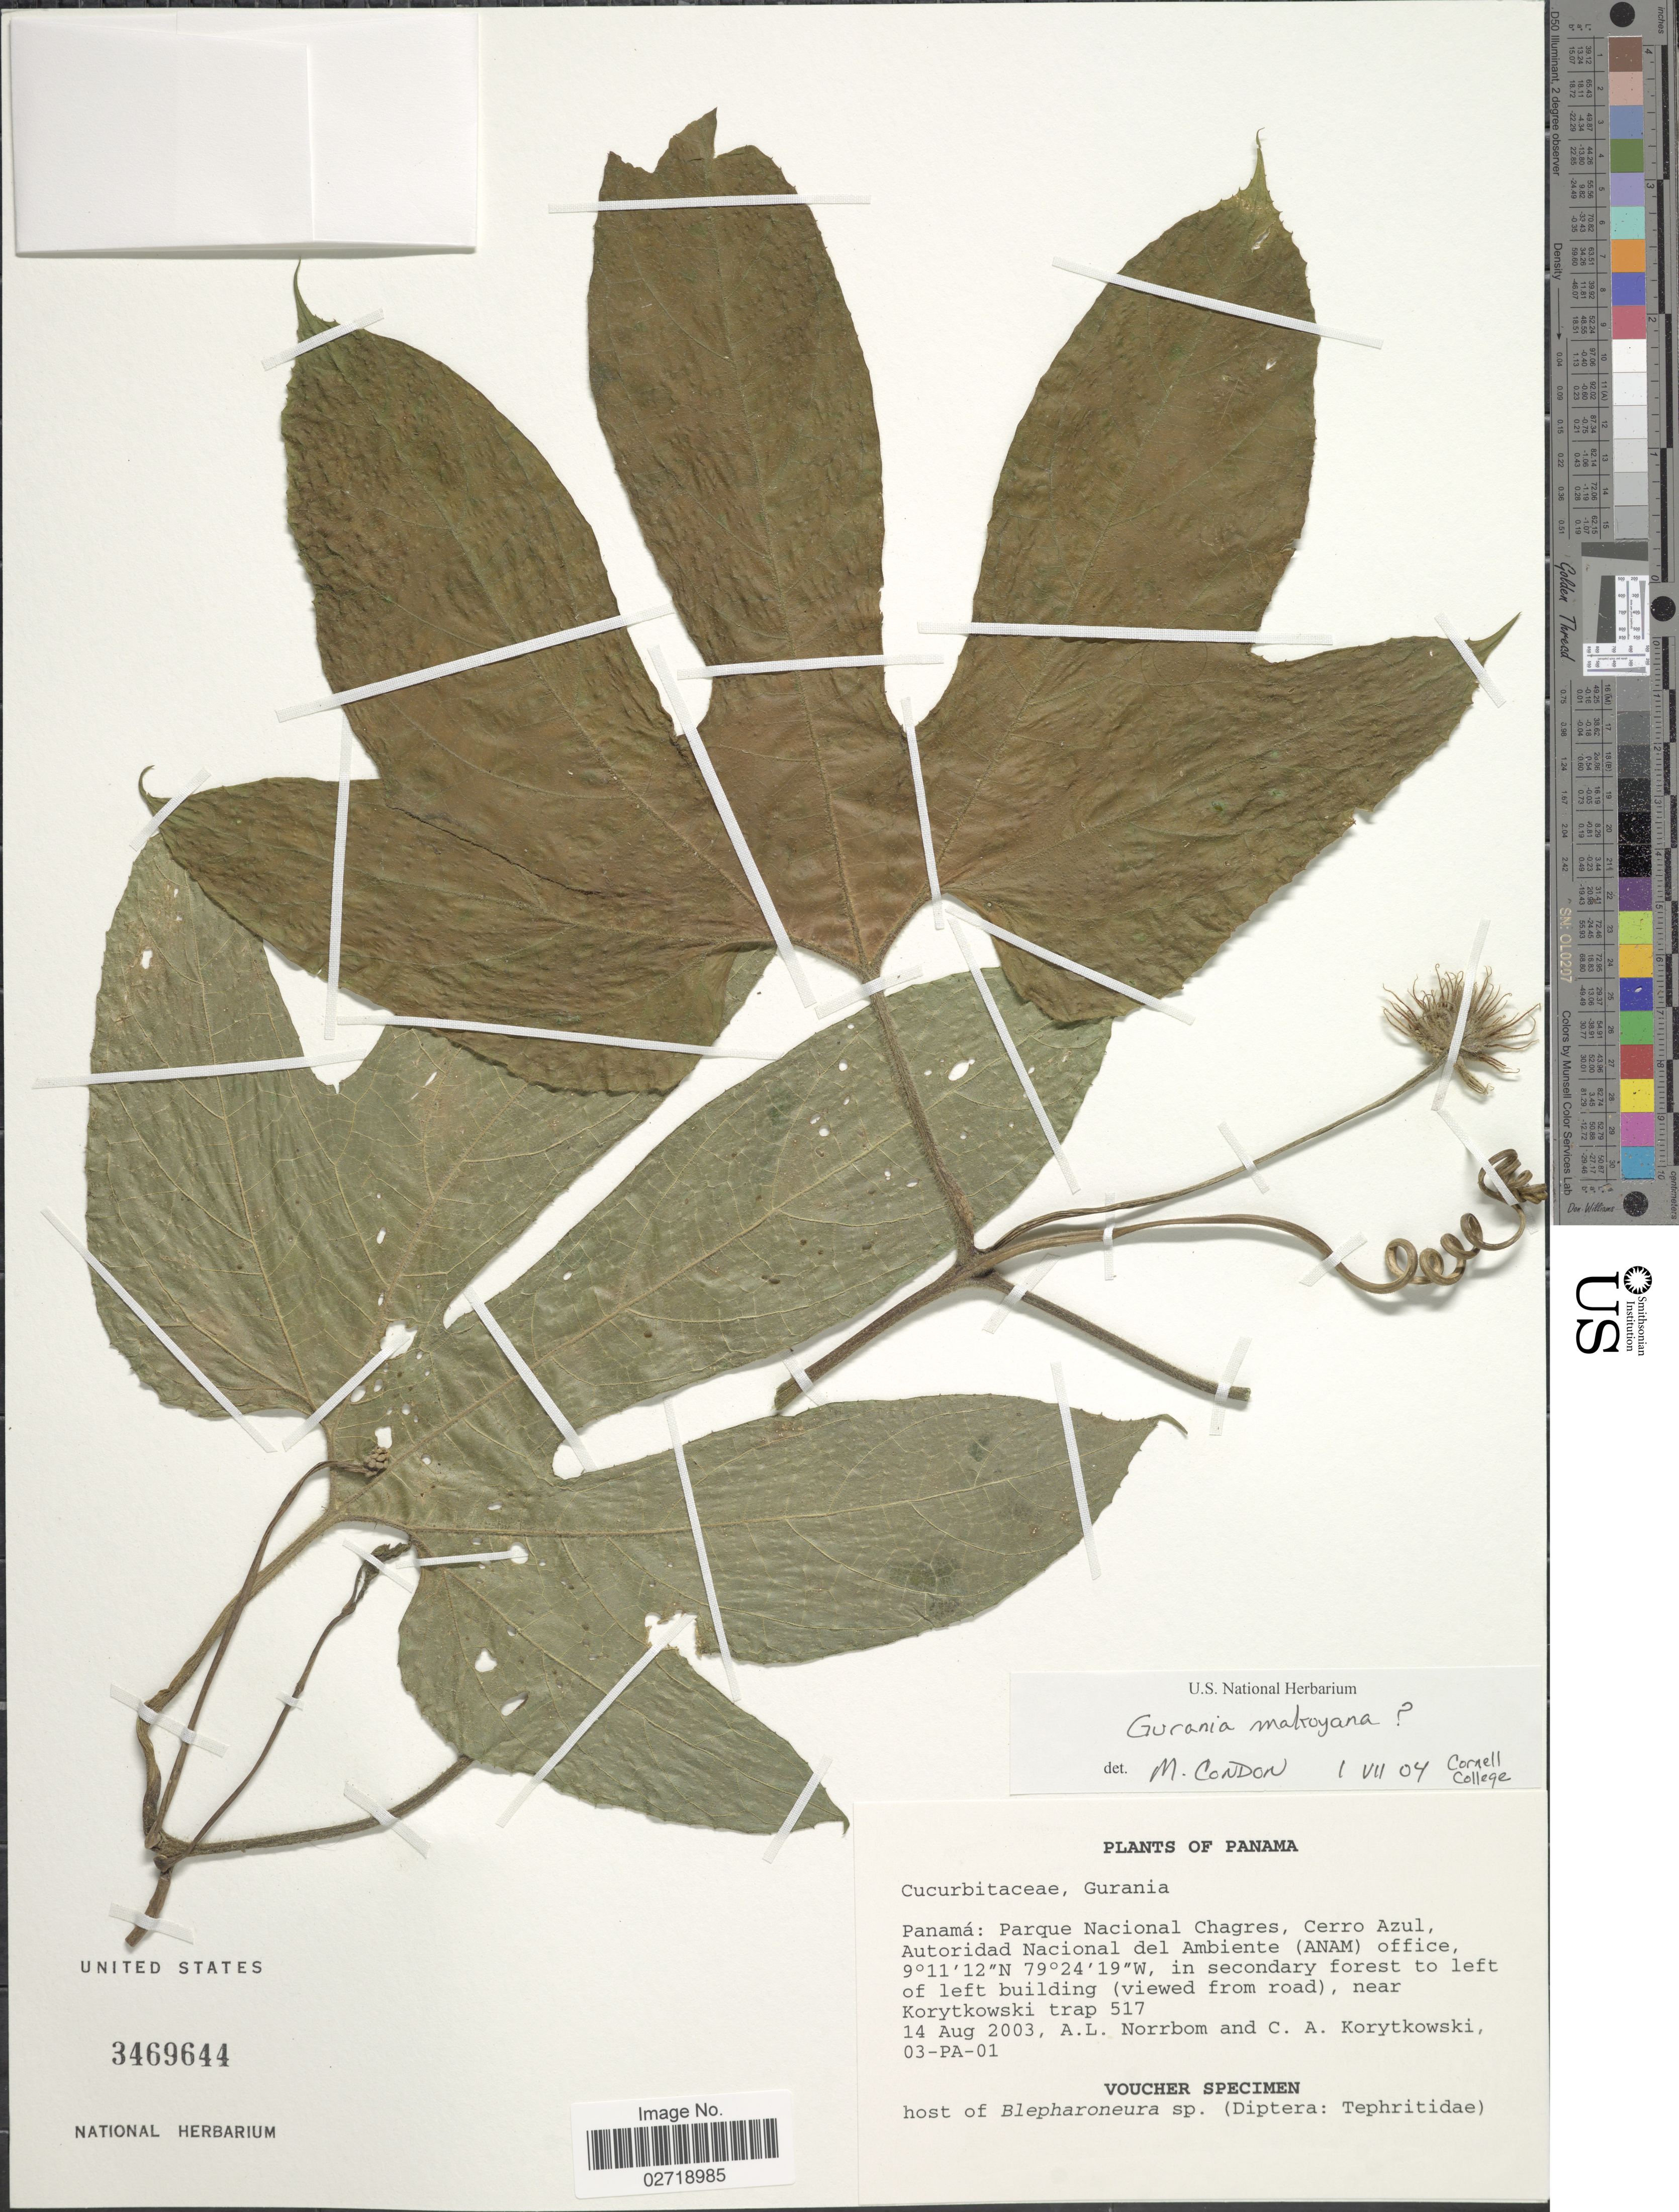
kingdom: Plantae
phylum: Tracheophyta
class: Magnoliopsida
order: Cucurbitales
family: Cucurbitaceae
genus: Gurania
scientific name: Gurania makoyana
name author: (Lem.) Cogn.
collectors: A. L. Norrbom & C. Korytkowski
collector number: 03-PA-01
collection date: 2003-08-14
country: Panama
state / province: Panamá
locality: Parque Nacional Chagres, Cerro Azul, Autoridad Nacional del Ambiente (ANAM) office. near Korytkowski trap 517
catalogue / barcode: US 3469644